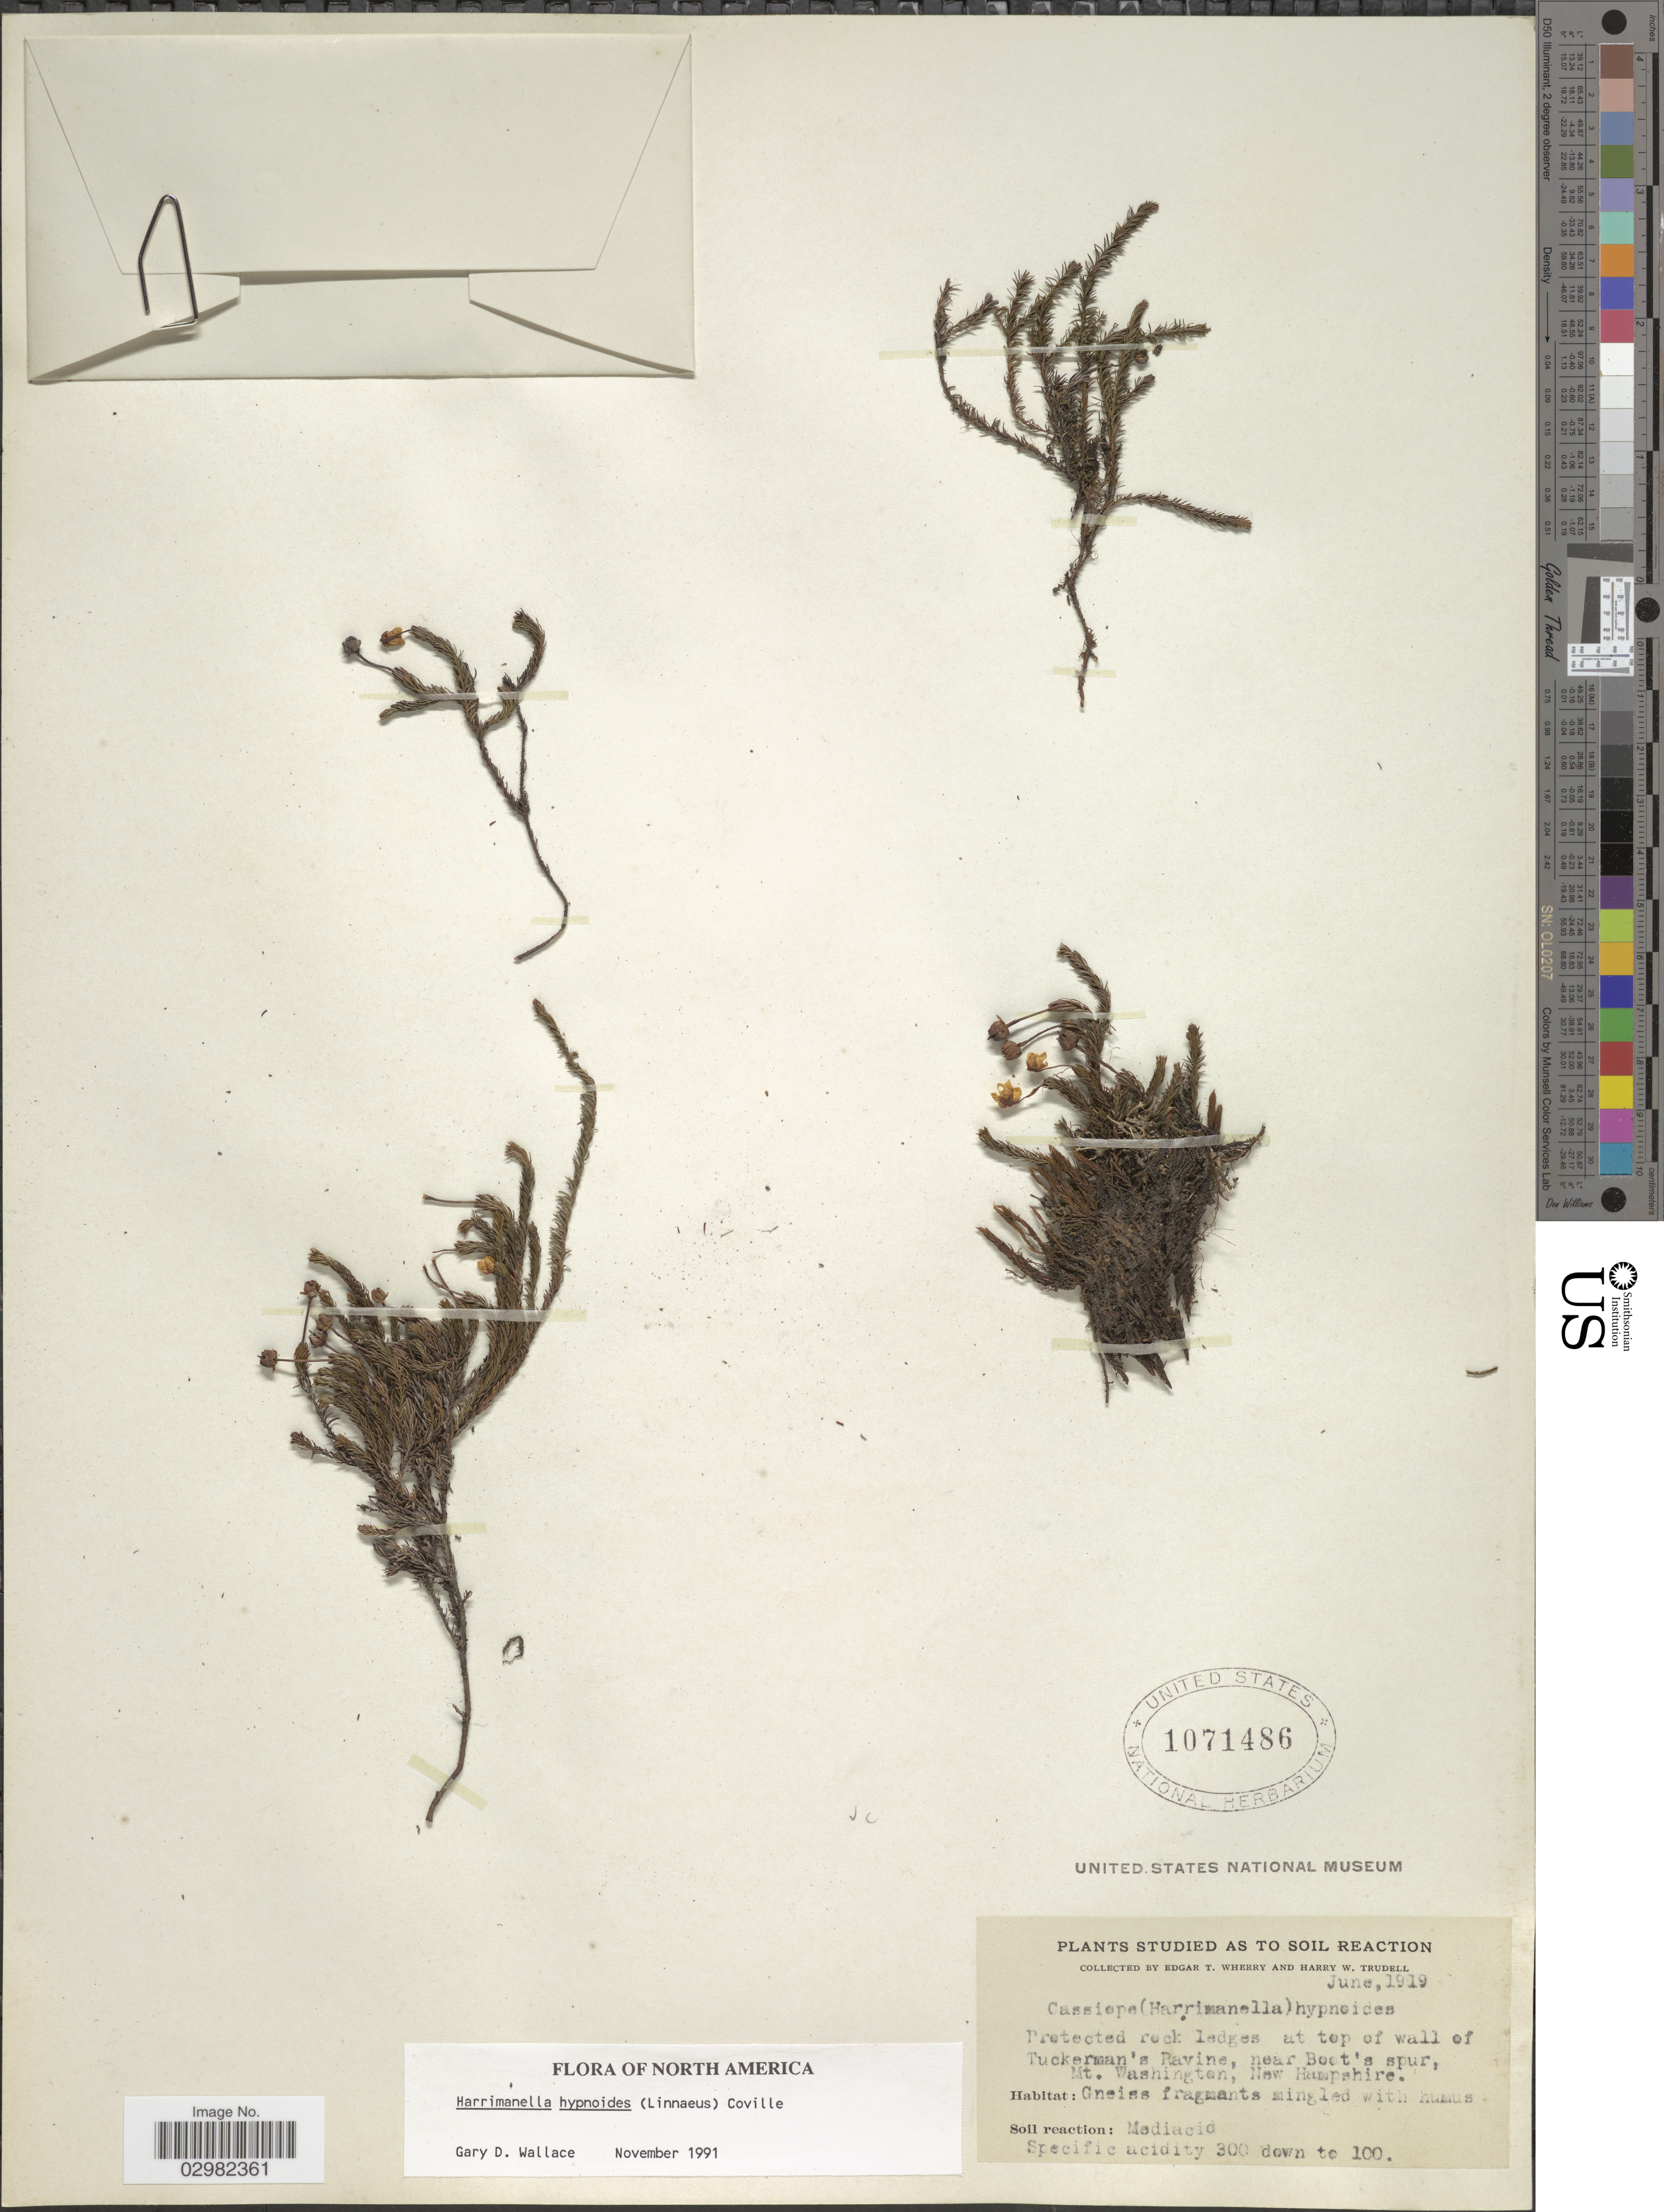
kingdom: Plantae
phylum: Tracheophyta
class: Magnoliopsida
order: Ericales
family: Ericaceae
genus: Harrimanella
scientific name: Harrimanella hypnoides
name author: (L.) Coville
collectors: E. T. Wherry & H. Trudell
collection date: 1919-06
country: United States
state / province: New Hampshire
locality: Tuckerman's Ravine, near Boot's spur, Mt. Washington.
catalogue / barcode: US 1071486